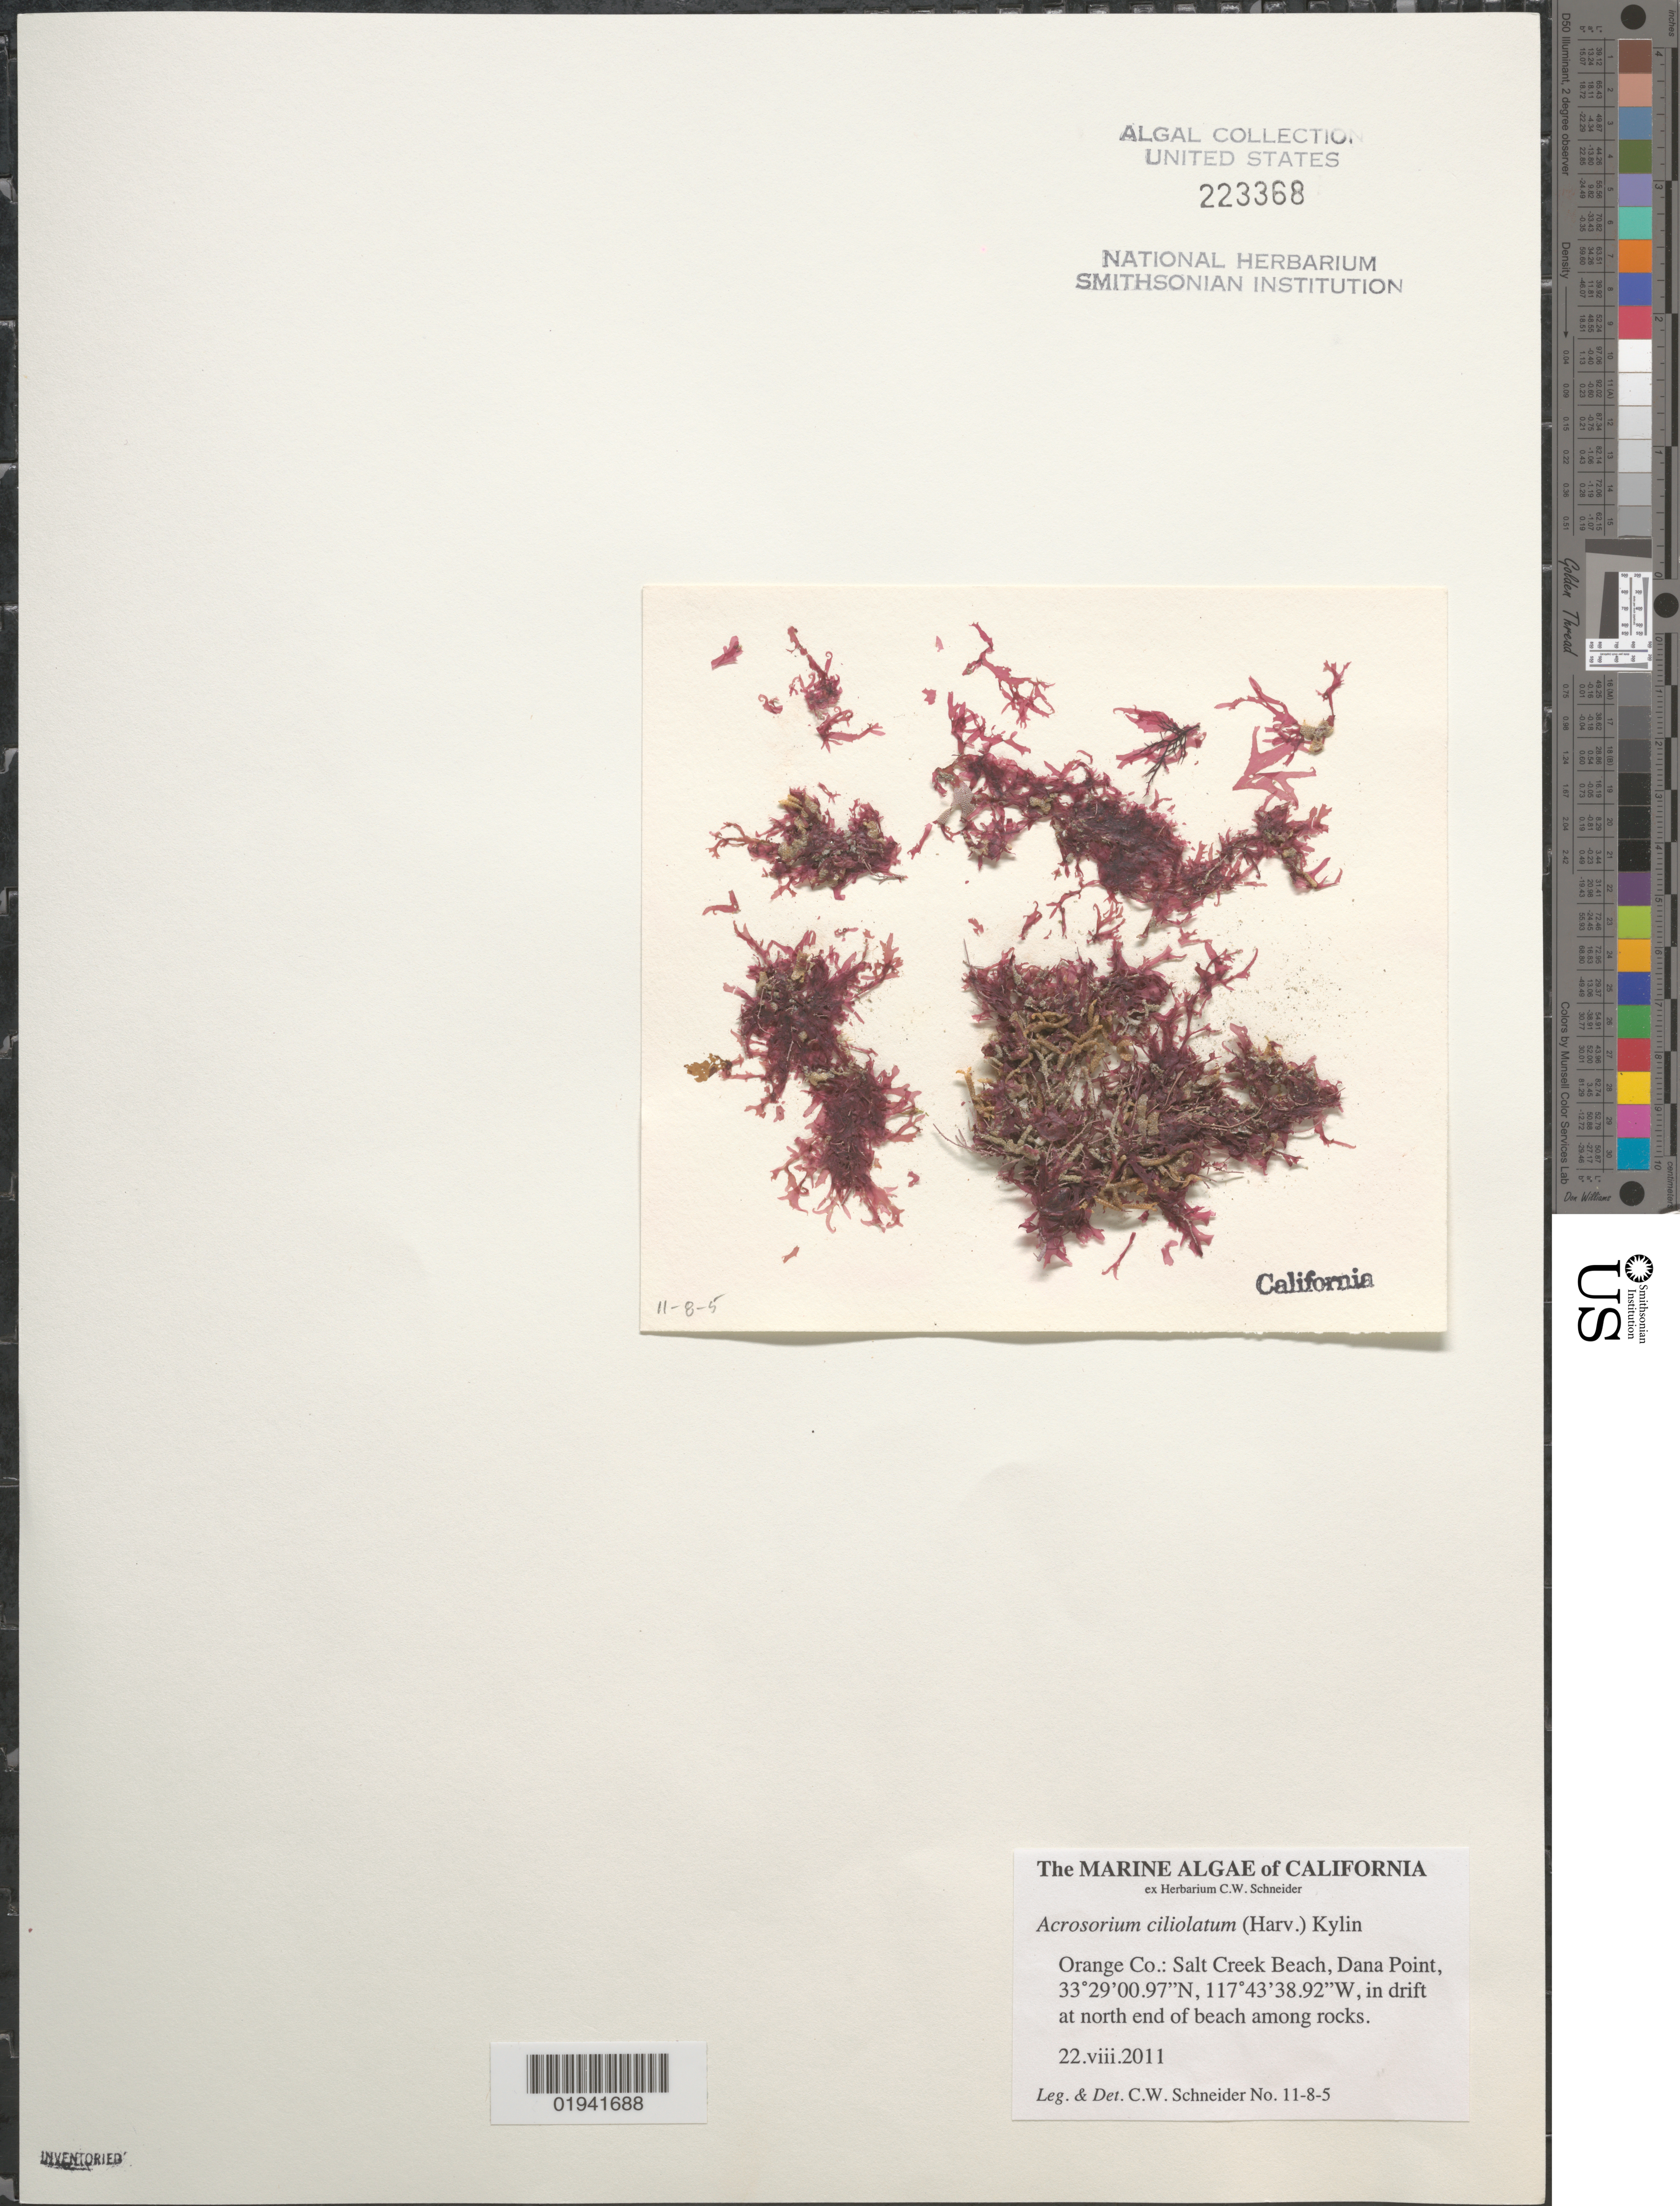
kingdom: Plantae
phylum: Rhodophyta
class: Florideophyceae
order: Ceramiales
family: Delesseriaceae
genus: Acrosorium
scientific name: Acrosorium ciliolatum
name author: (Harv.) Kylin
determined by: Schneider, C. W.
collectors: C. W. Schneider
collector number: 11-8-5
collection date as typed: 22 Aug 2011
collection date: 2011-08-22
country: United States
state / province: California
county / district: Orange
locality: Salt Creek Beach, Dana Point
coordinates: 33 29'00.97"N, 117 43'38.92"W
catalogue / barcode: US 223368